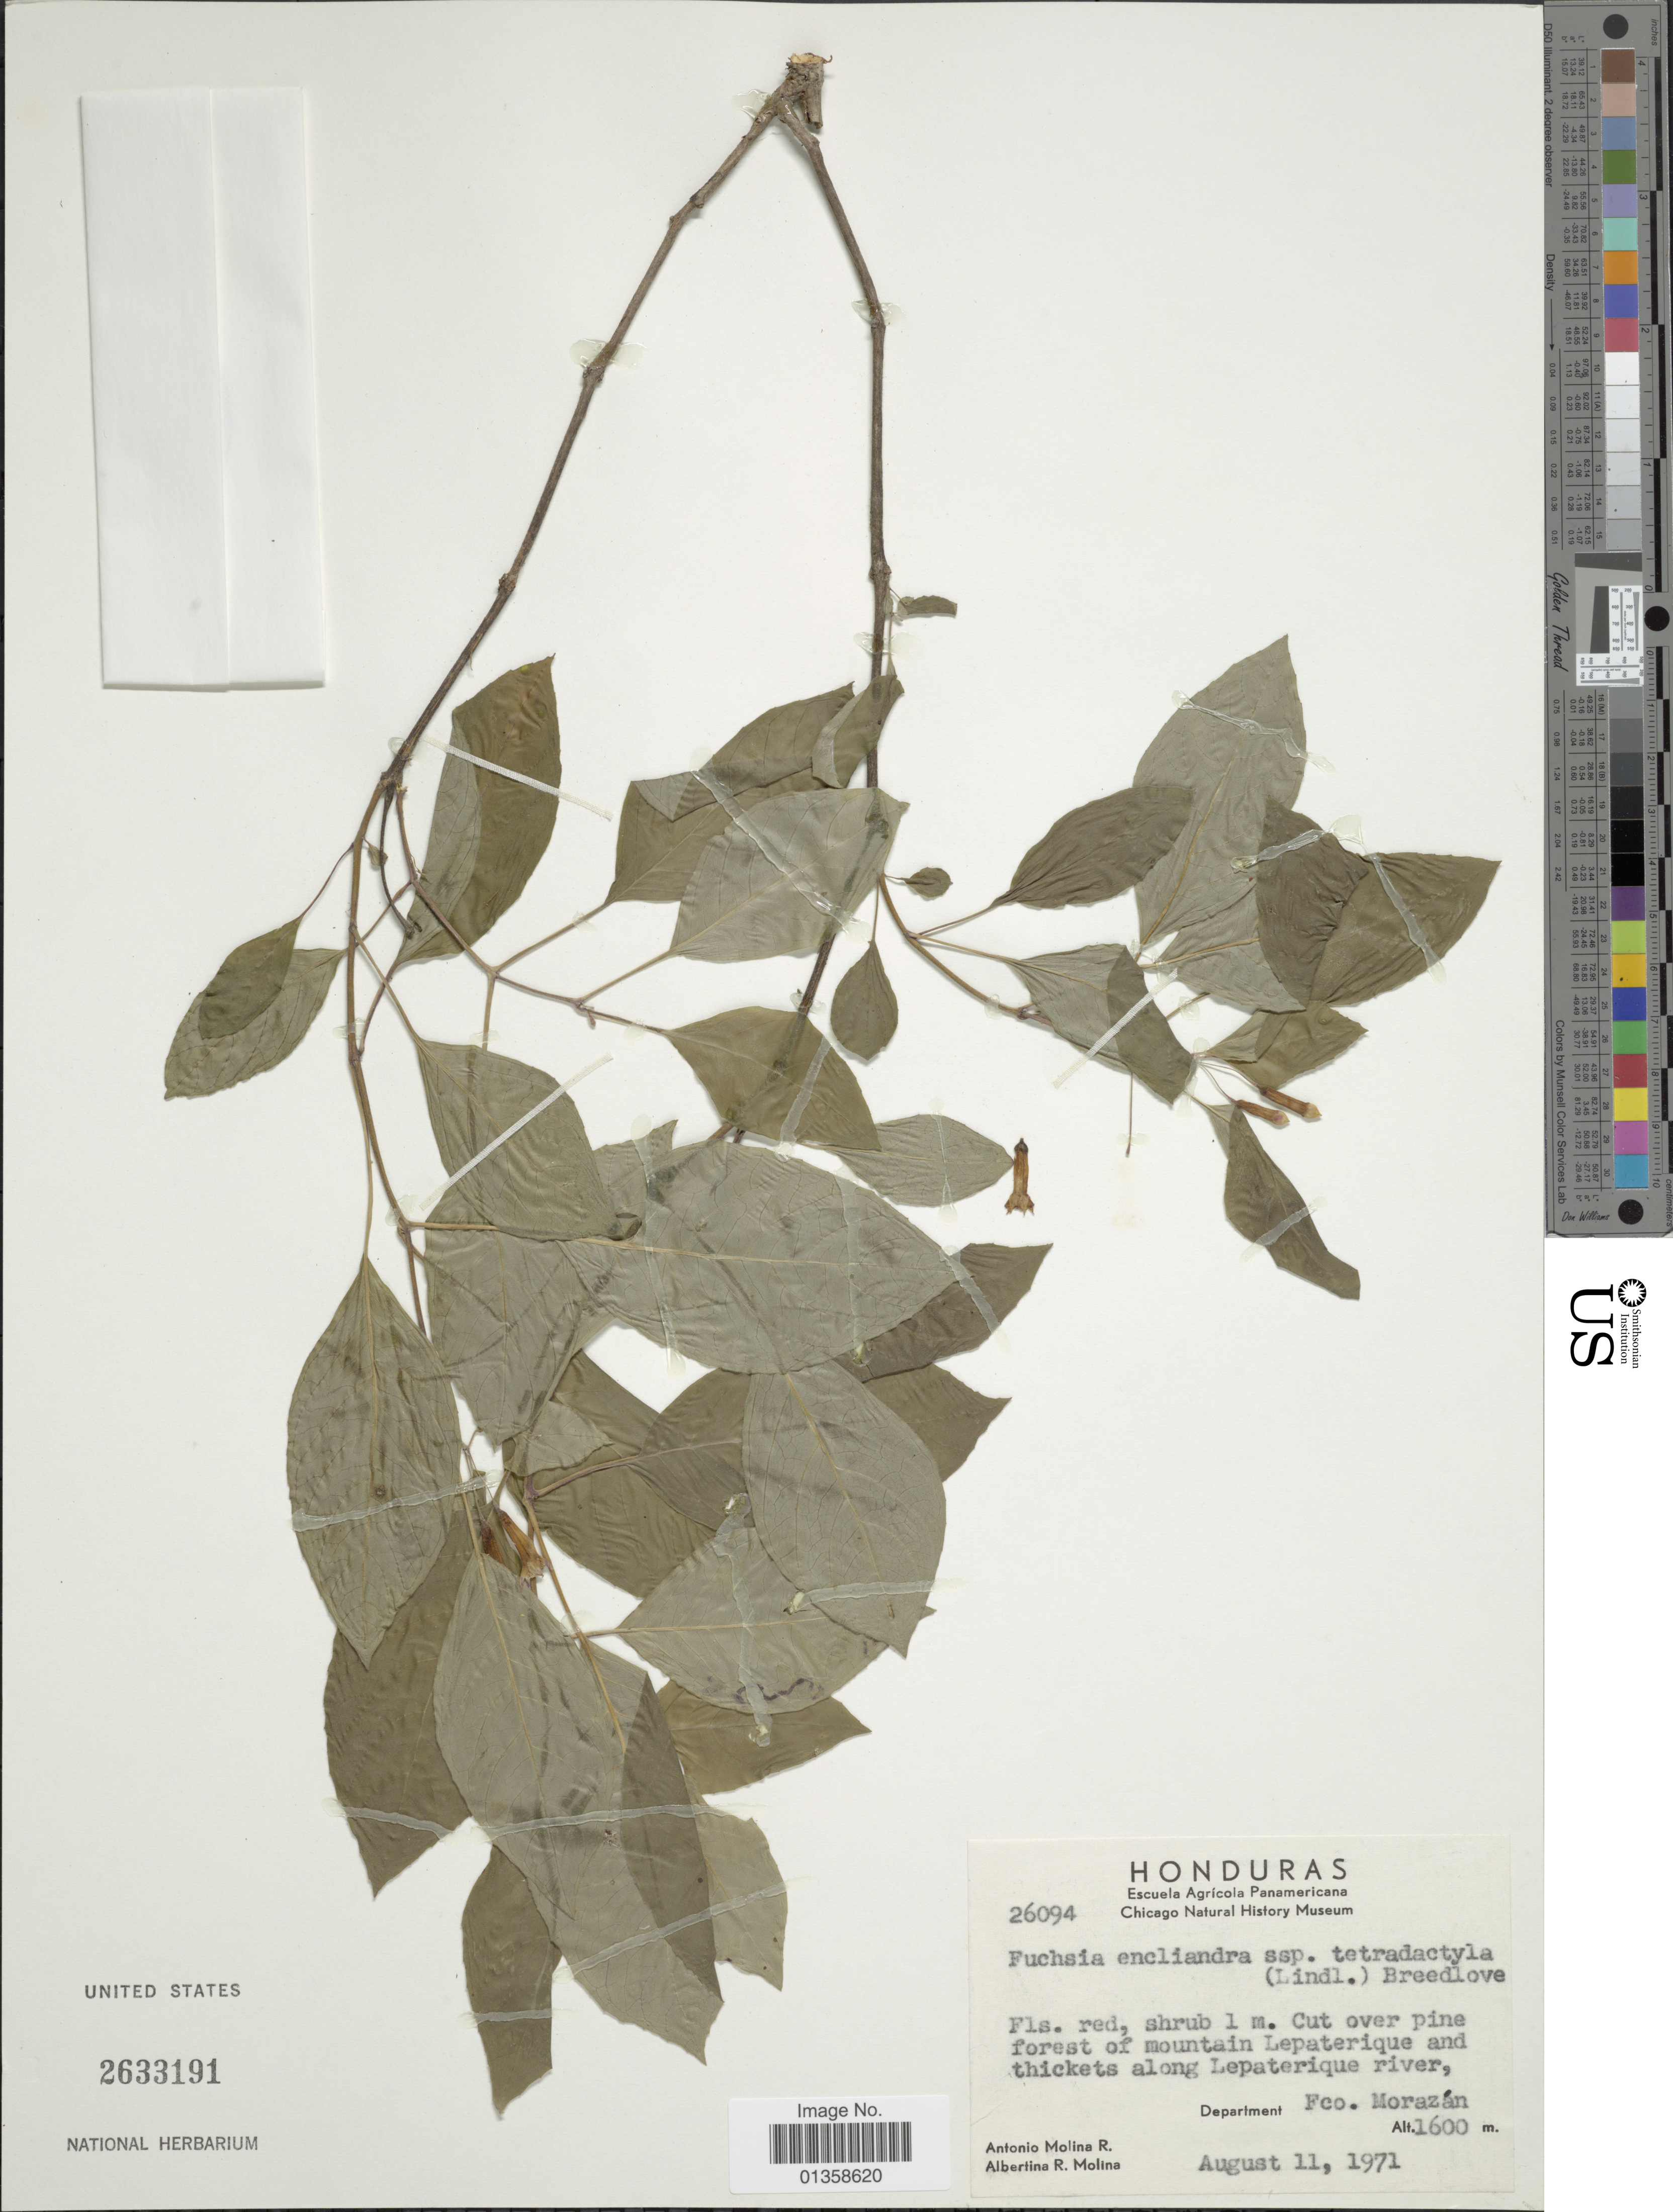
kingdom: Plantae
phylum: Tracheophyta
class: Magnoliopsida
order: Myrtales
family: Onagraceae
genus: Fuchsia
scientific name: Fuchsia encliandra subsp. tetradactyla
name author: (Lindl.) Breedlove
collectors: A. Molina R. & A. R. Molina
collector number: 26094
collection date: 1971-08-11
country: Honduras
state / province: Fco. Morazán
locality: Cut over pine forest of mountain Lepaterique and thickets along Lepaterique river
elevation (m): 1600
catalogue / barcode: US 2633191